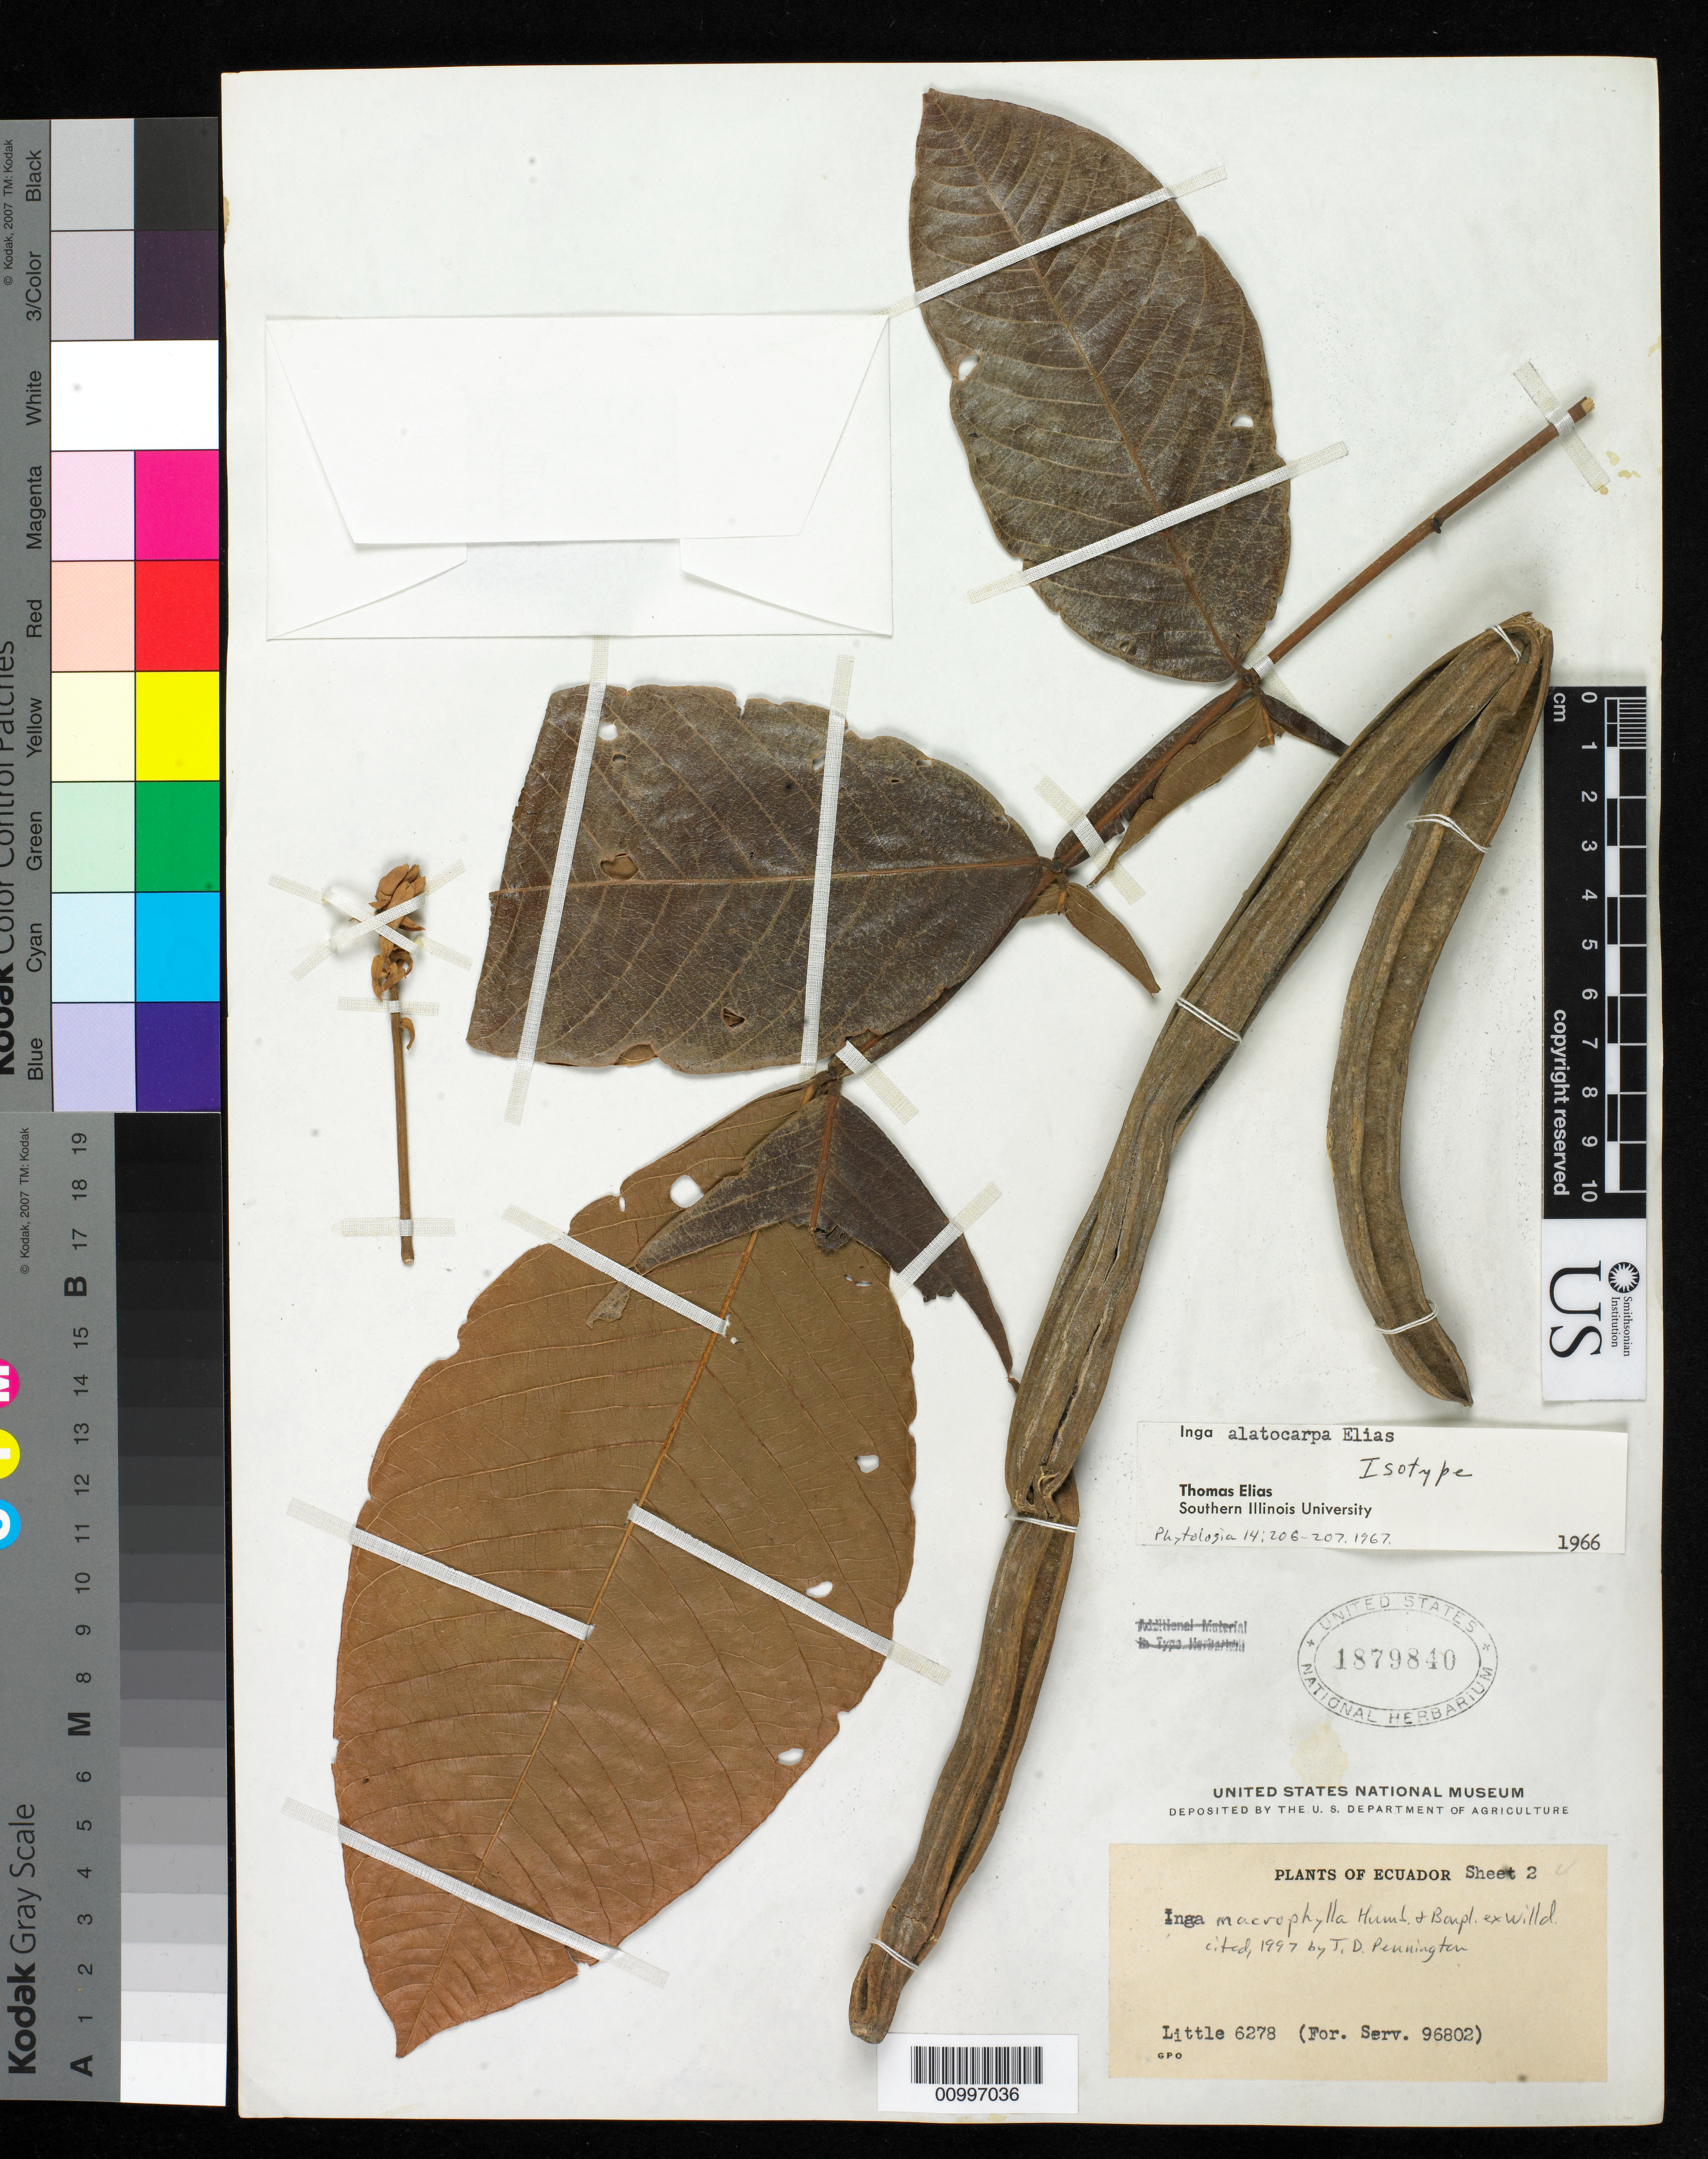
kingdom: Plantae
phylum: Tracheophyta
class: Magnoliopsida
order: Fabales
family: Fabaceae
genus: Inga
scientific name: Inga alatocarpa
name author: T.S. Elias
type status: Isotype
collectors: E. L. Little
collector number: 96802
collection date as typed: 19 Apr 1943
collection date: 1943-04-19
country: Ecuador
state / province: Esmeraldas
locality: San Lorenzo near Rio Nadadero 0.5 km south.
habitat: Edge of water of bay.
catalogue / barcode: US 1879840